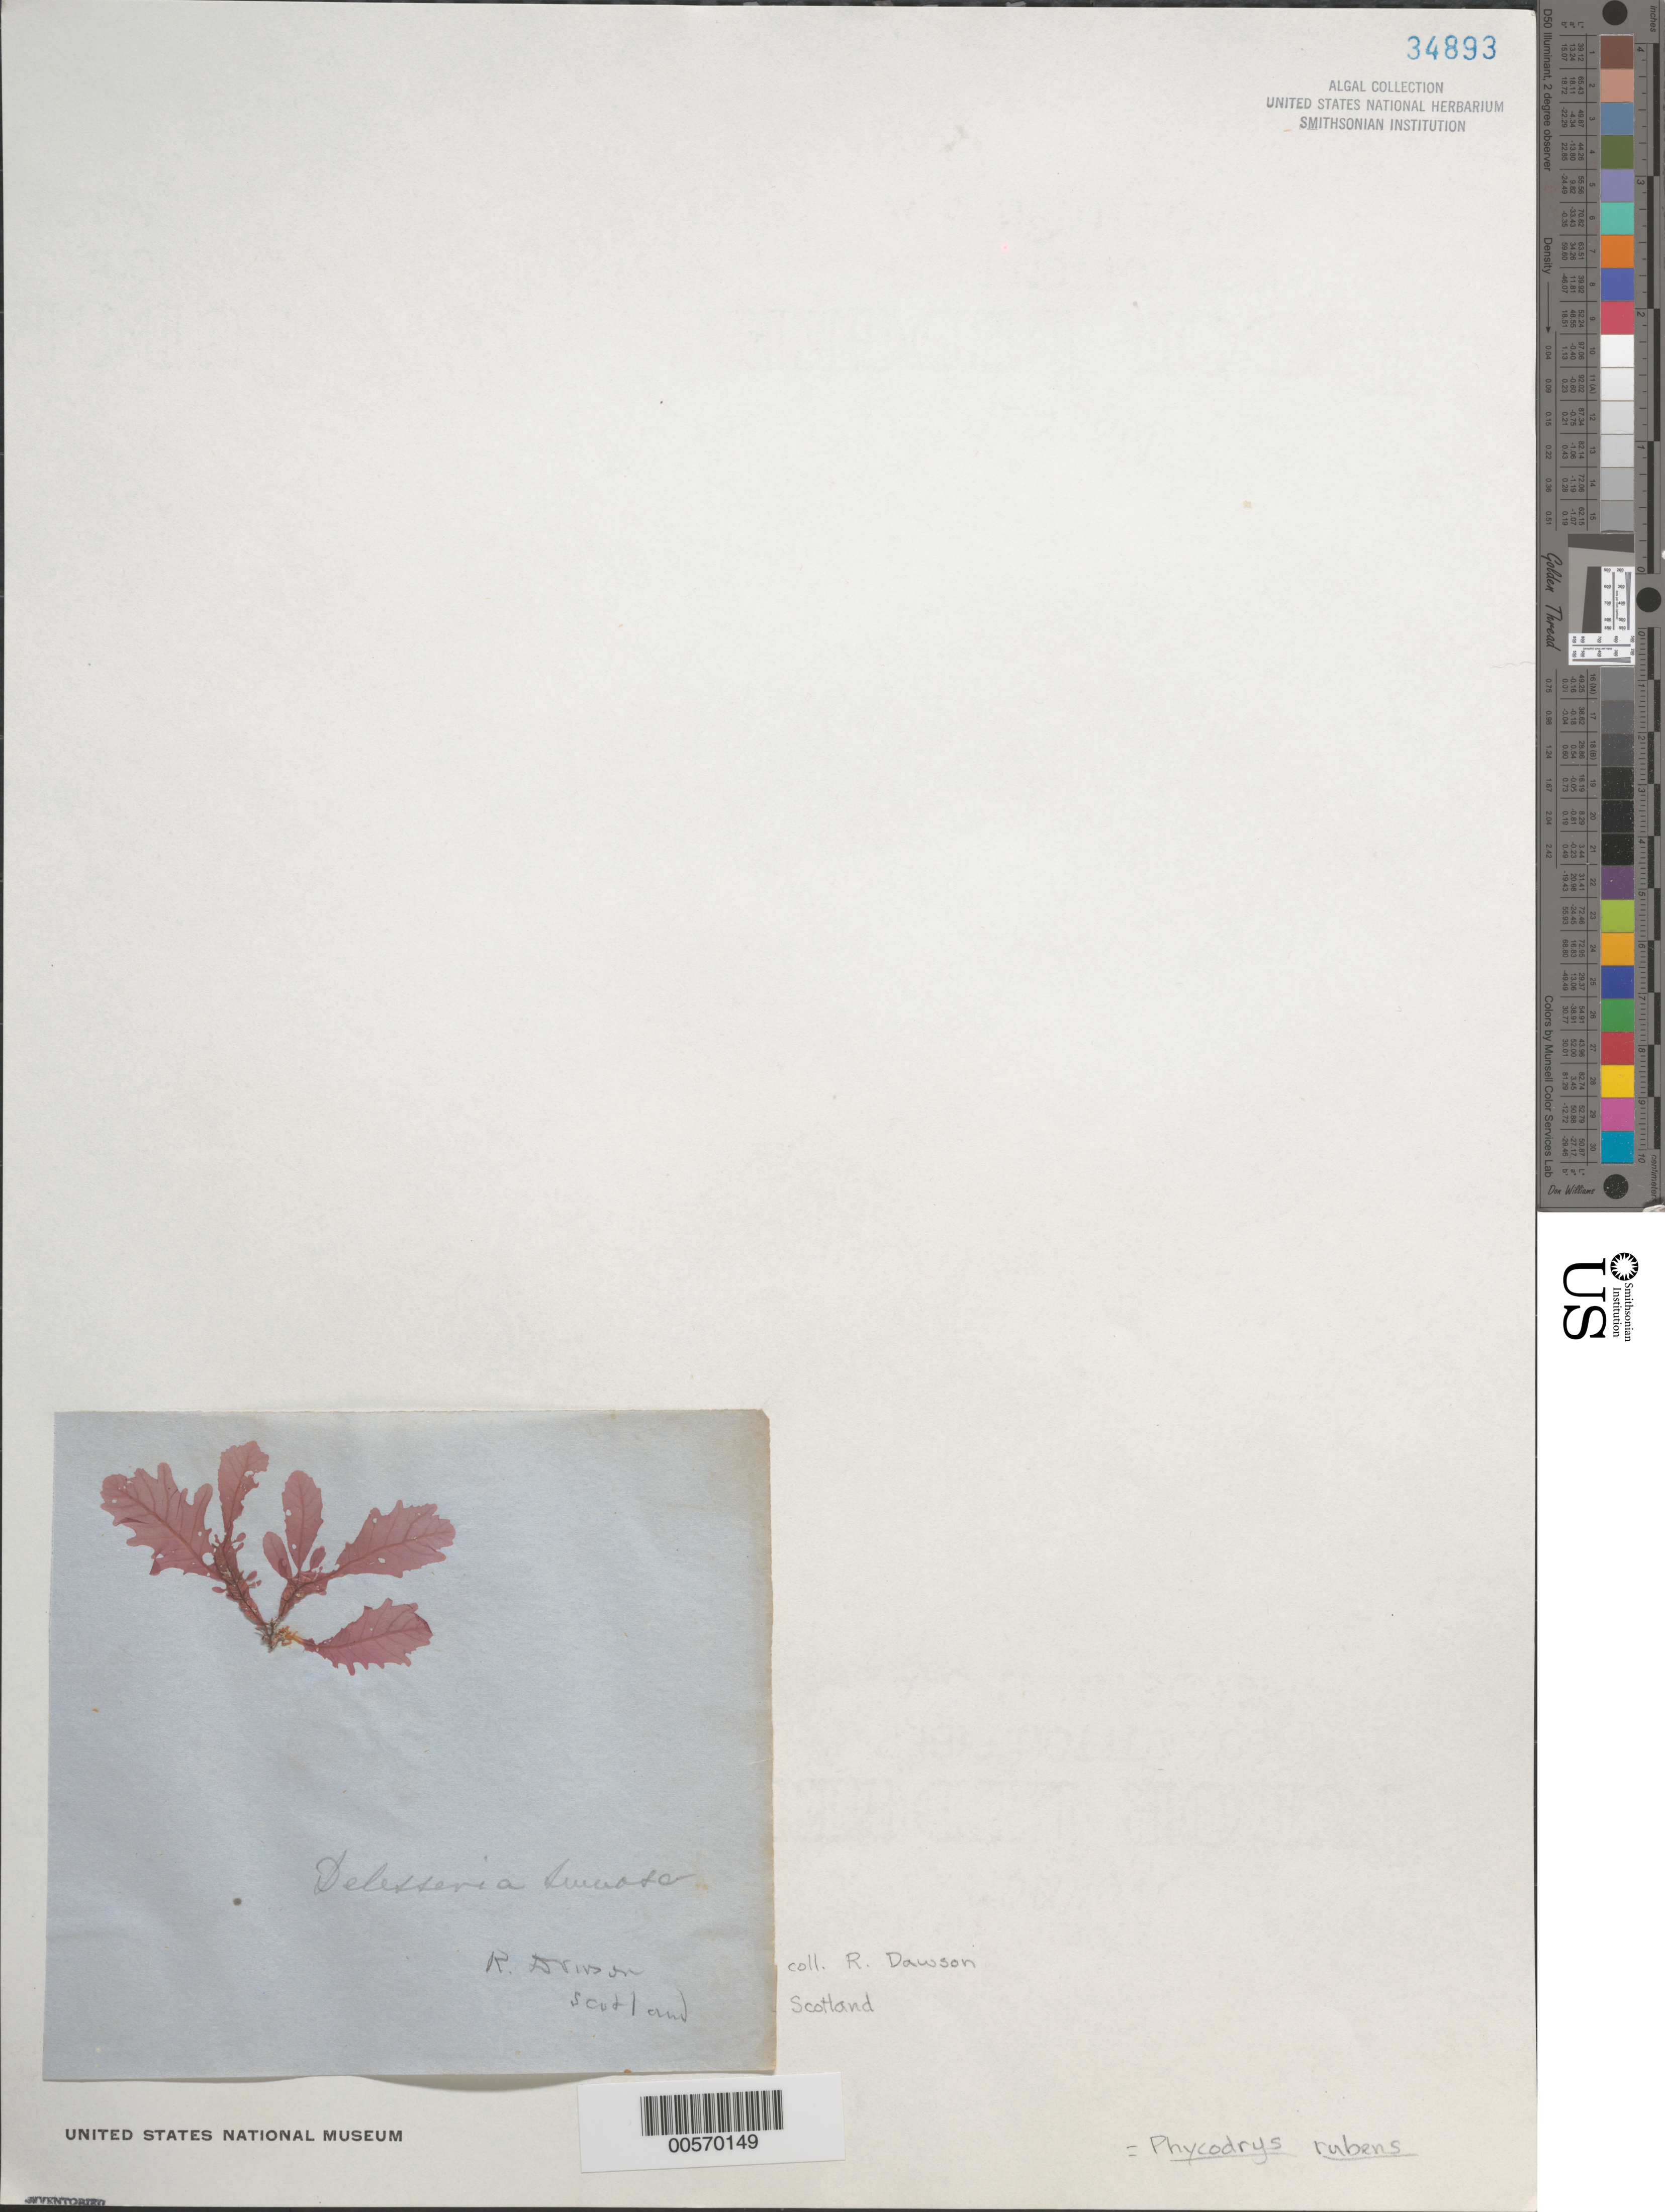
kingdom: Plantae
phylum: Rhodophyta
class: Florideophyceae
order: Ceramiales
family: Delesseriaceae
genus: Phycodrys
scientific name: Phycodrys rubens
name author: (L.) Batters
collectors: R. Dawson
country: United Kingdom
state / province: Scotland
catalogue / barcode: US 34893